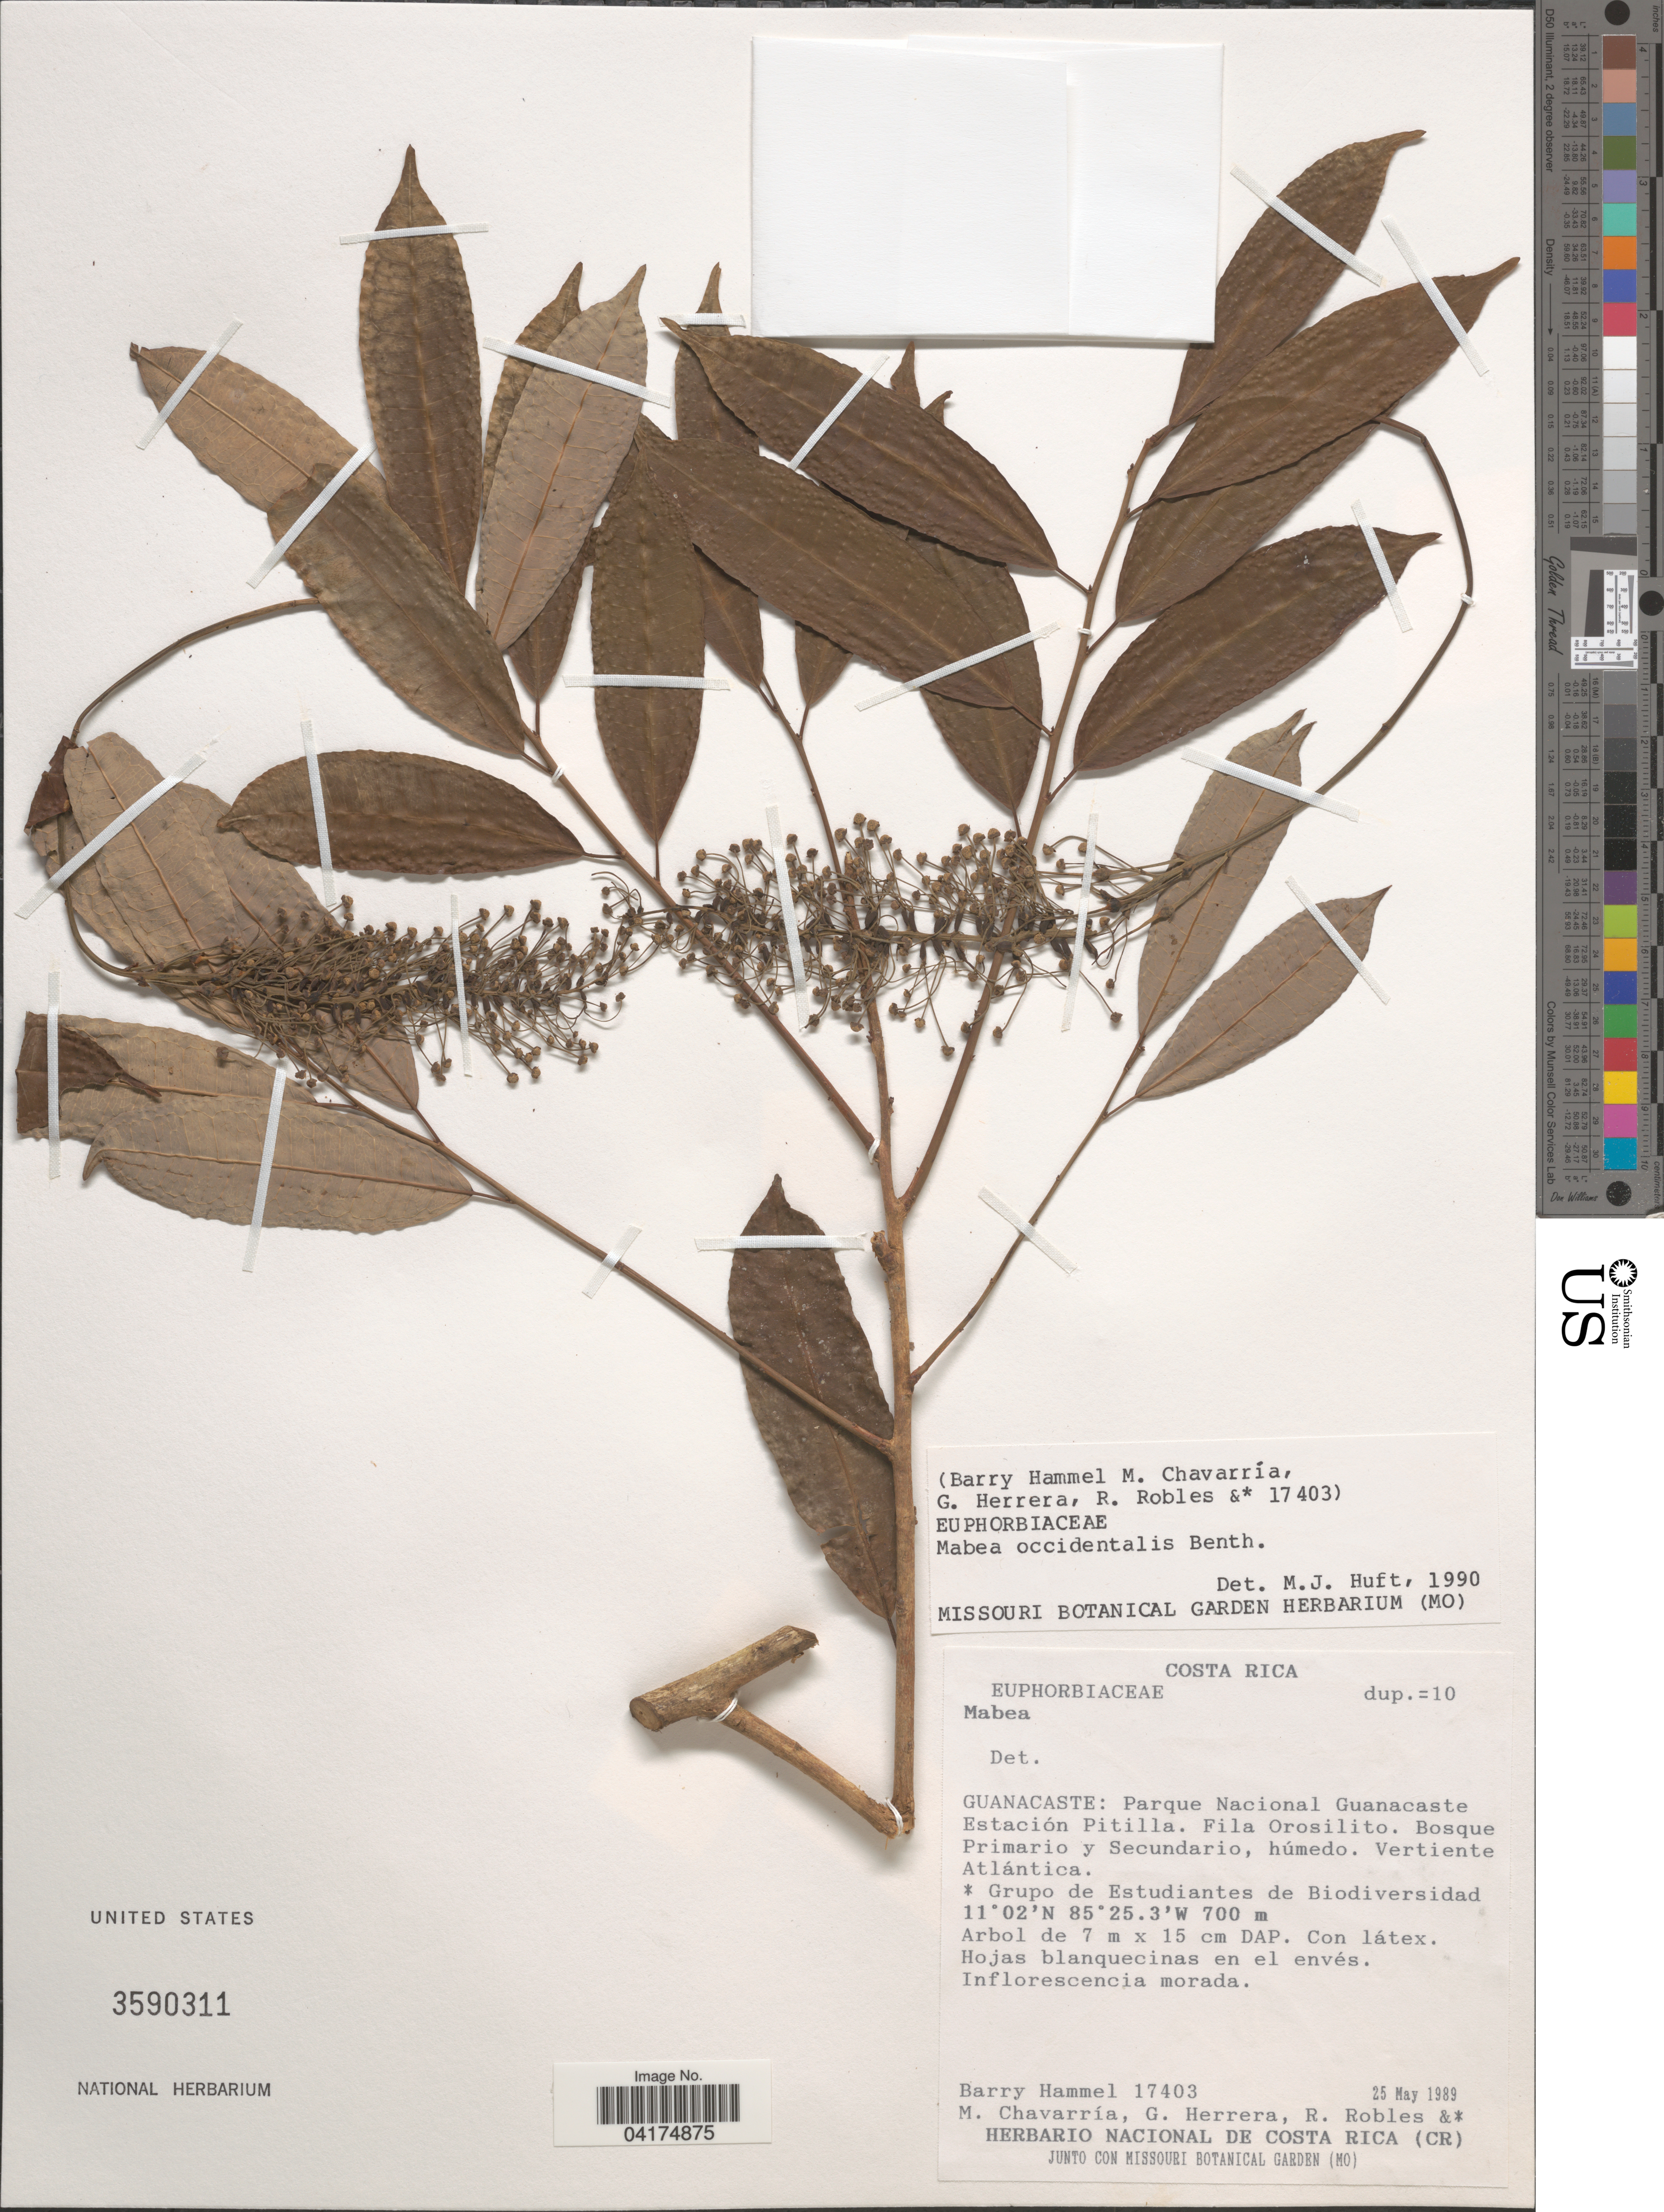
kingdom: Plantae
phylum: Tracheophyta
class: Magnoliopsida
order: Malpighiales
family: Euphorbiaceae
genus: Mabea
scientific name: Mabea occidentalis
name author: Benth.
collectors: B. Hammel, M. Chavarria, G. Herrera, R. Robles & Grupo de Estudiantes de Biodiversidad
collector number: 17403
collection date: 1989-05-25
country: Costa Rica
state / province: Guanacaste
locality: Parque Nacional Guanacaste Estación Pitilla. Fila Orosilito. Vertiente Altántica.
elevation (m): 700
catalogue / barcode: US 3590311